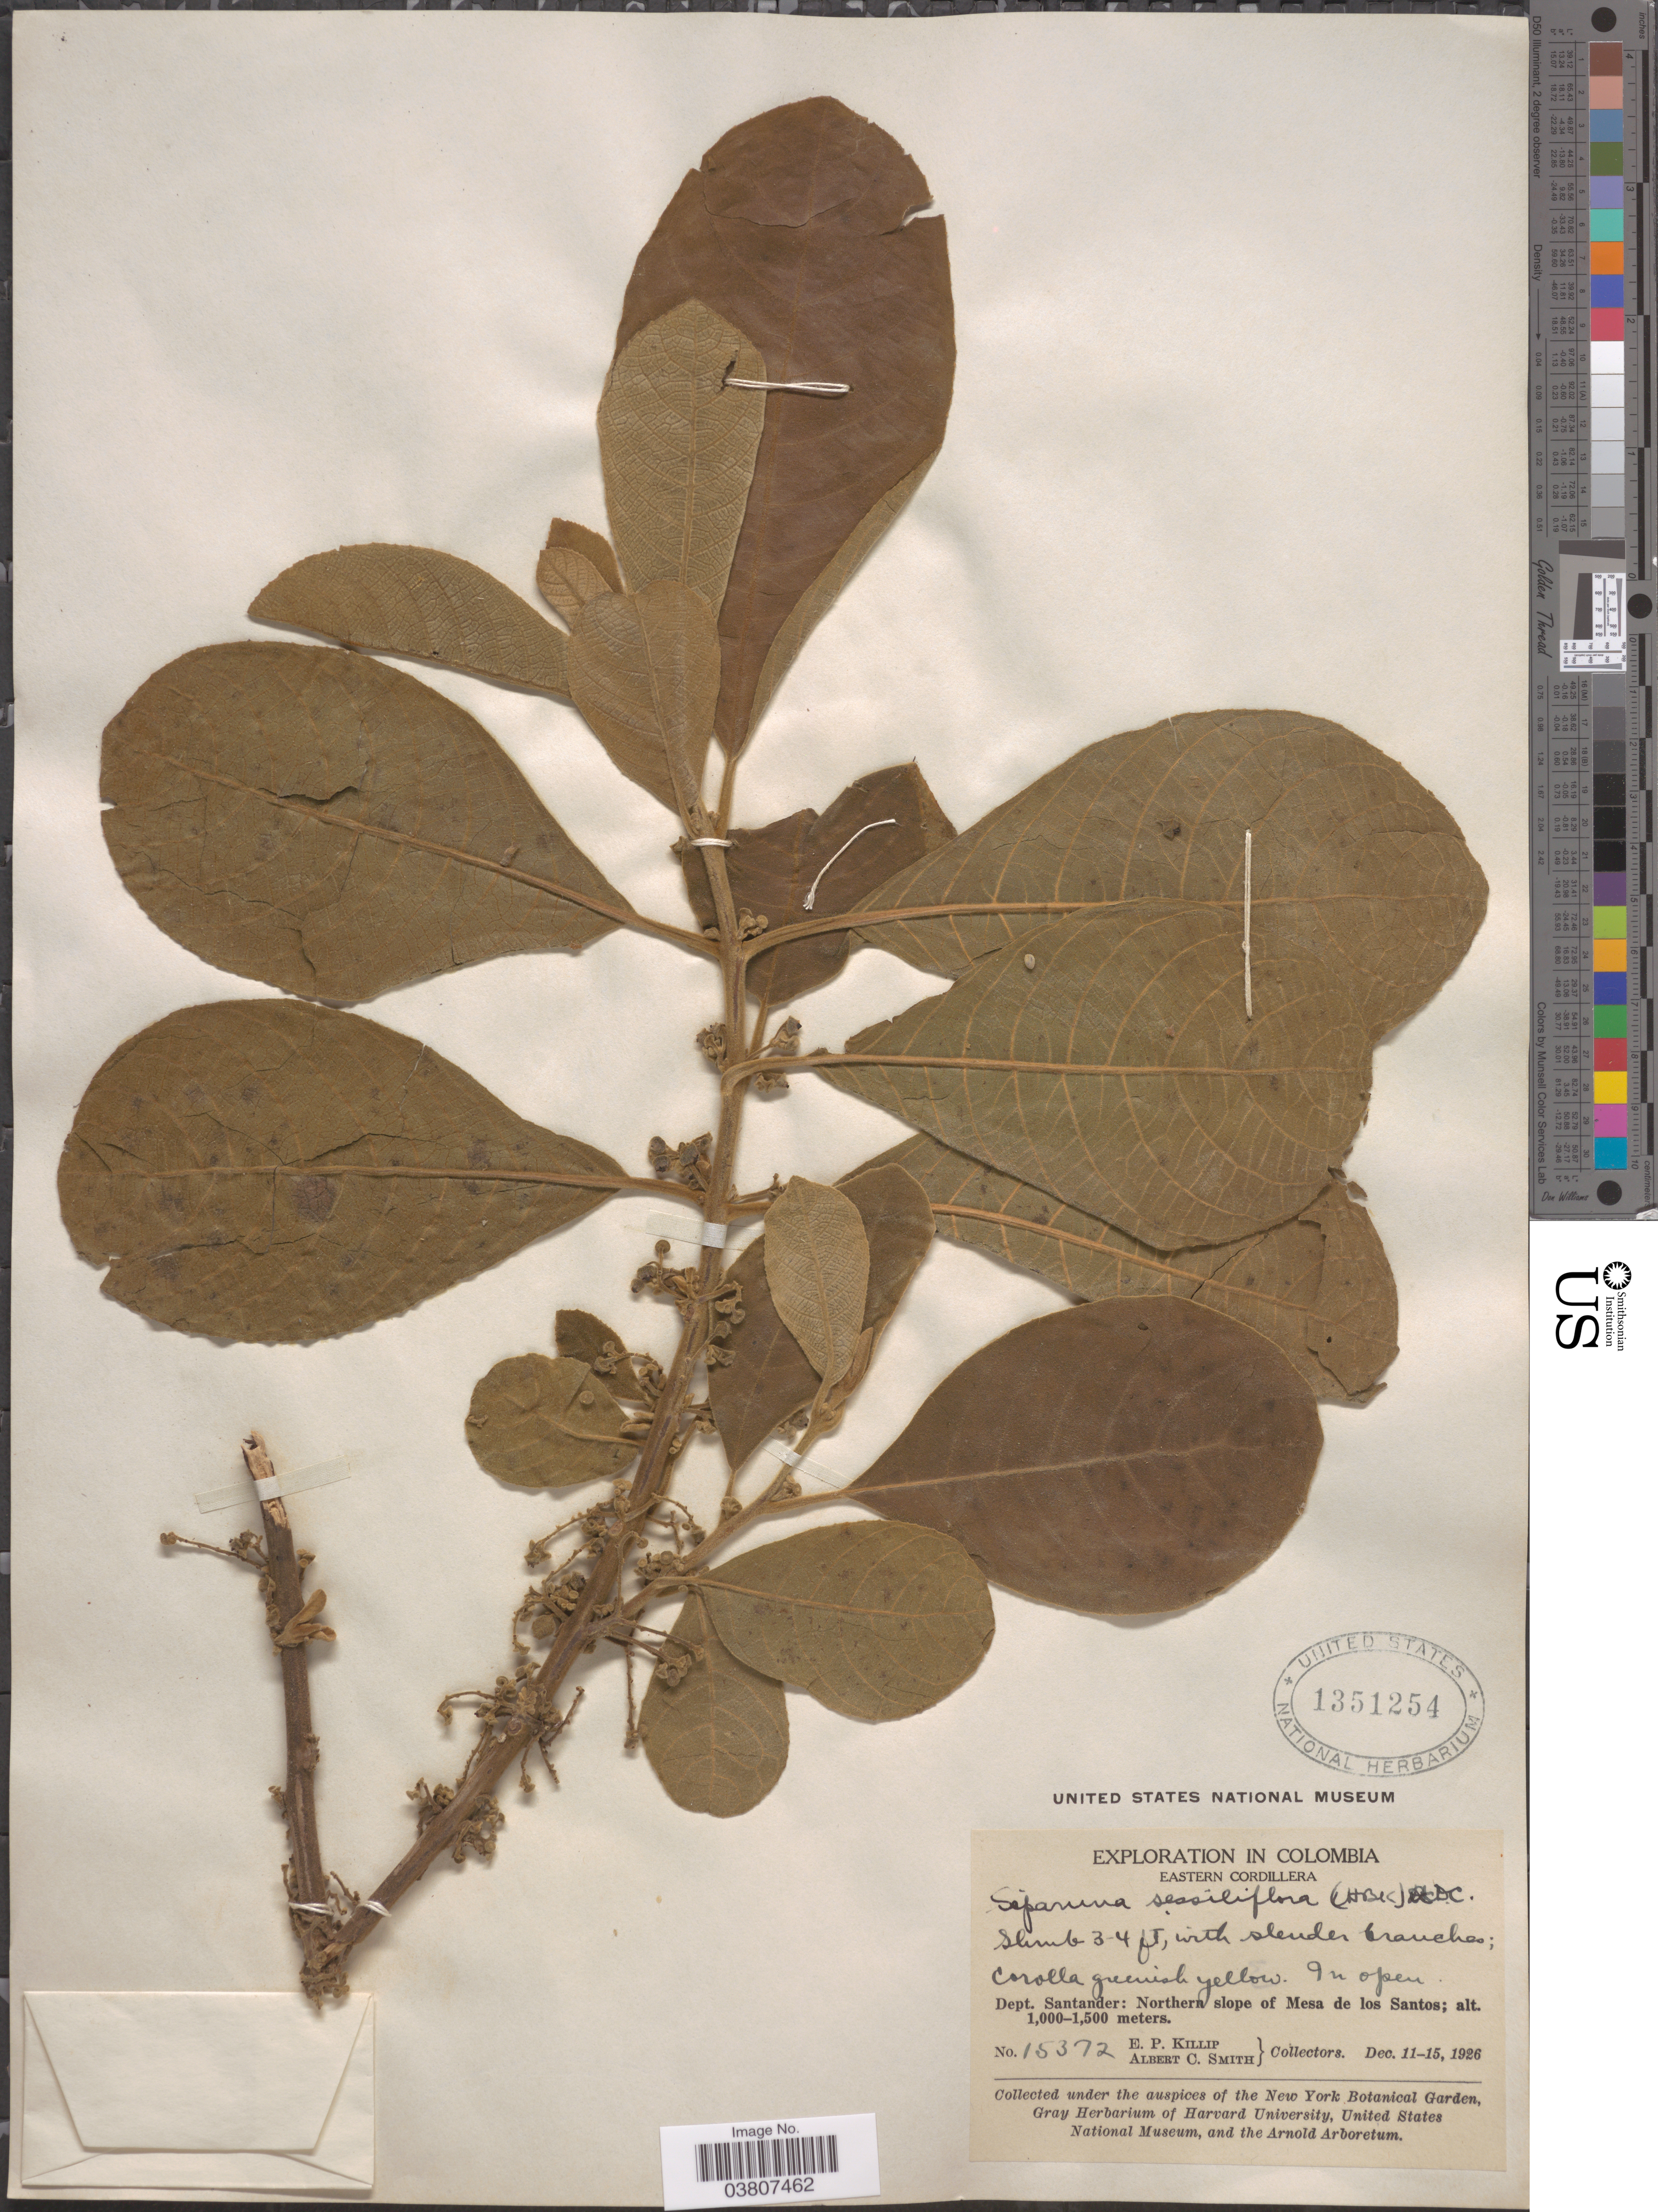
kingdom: Plantae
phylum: Tracheophyta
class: Magnoliopsida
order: Laurales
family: Siparunaceae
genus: Siparuna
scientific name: Siparuna sessiliflora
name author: (Kunth) A. DC.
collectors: E. P. Killip & A. C. Smith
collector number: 15372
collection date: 1926-12-11/1926-12-15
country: Colombia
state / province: Santander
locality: Eastern Cordilerra. Dept. Santander: Northern slope of Mesa de los Santos.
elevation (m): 1000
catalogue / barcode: US 1351254